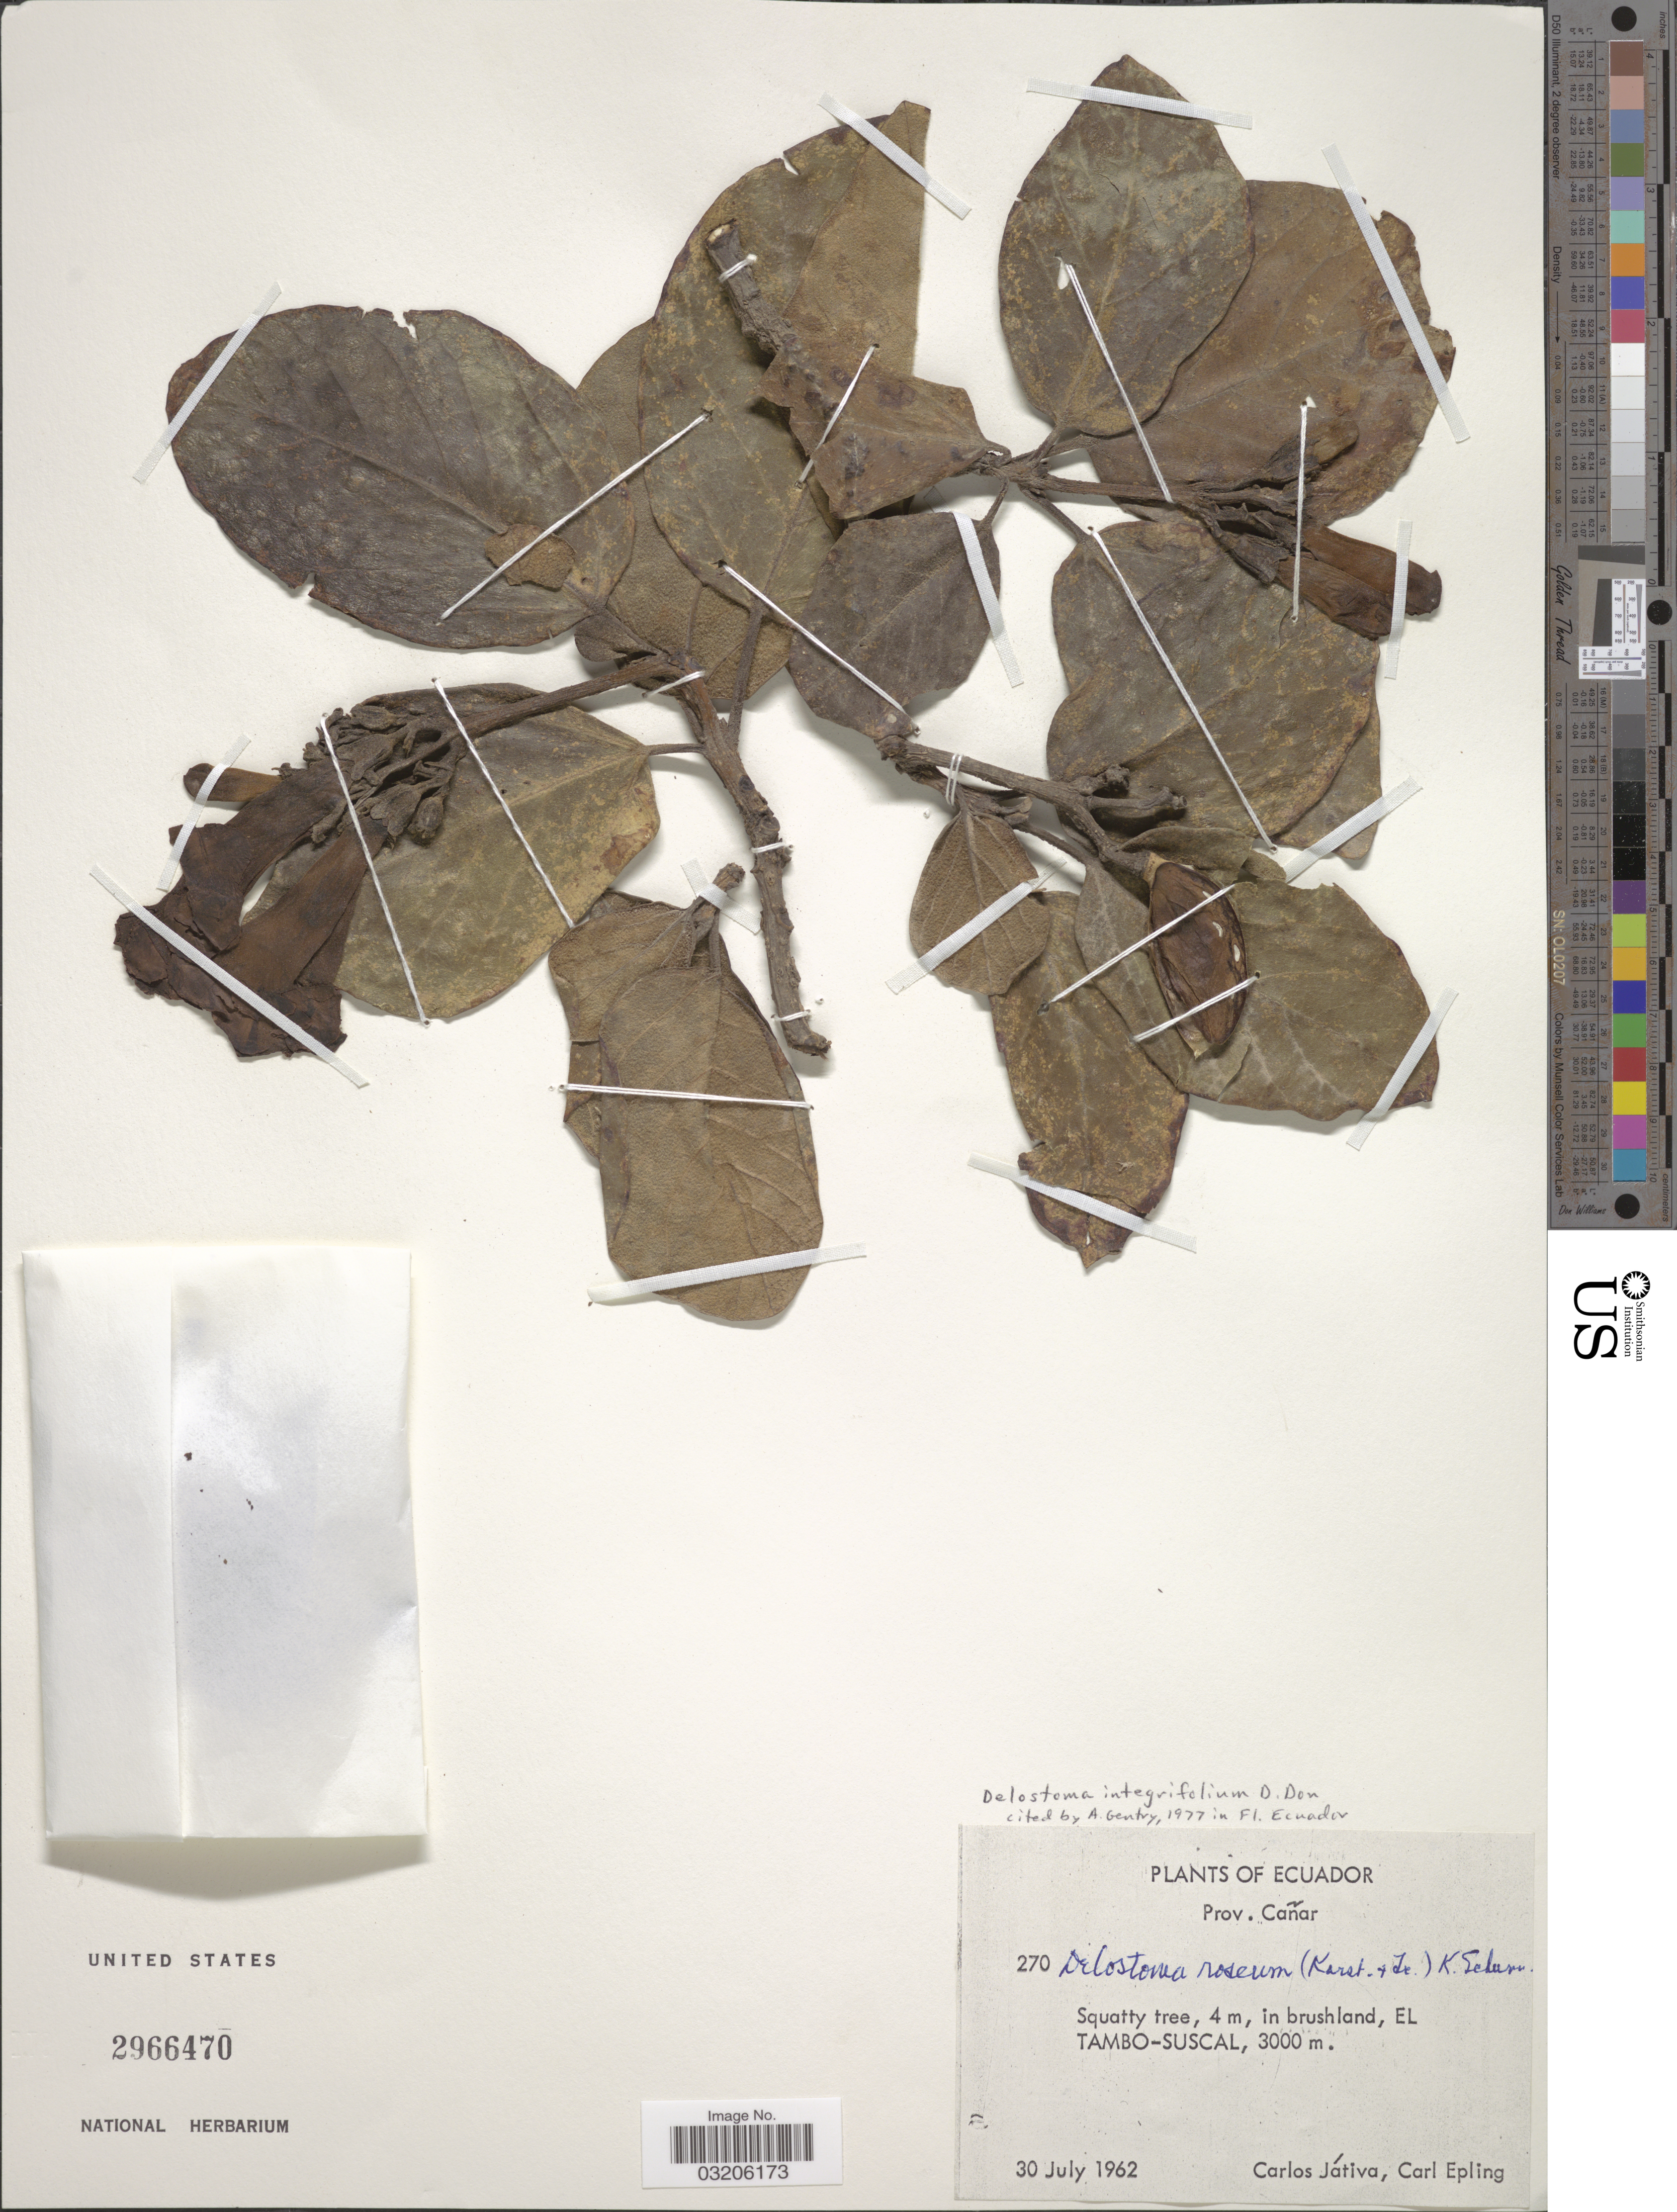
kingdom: Plantae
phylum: Tracheophyta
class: Magnoliopsida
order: Lamiales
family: Bignoniaceae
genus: Delostoma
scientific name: Delostoma integrifolium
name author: D. Don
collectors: C. D. Játiva & C. C. Epling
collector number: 270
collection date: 1962-07-30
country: Ecuador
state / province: Cañar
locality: El Tambo-Suscal.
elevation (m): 3000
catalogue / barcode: US 2966470